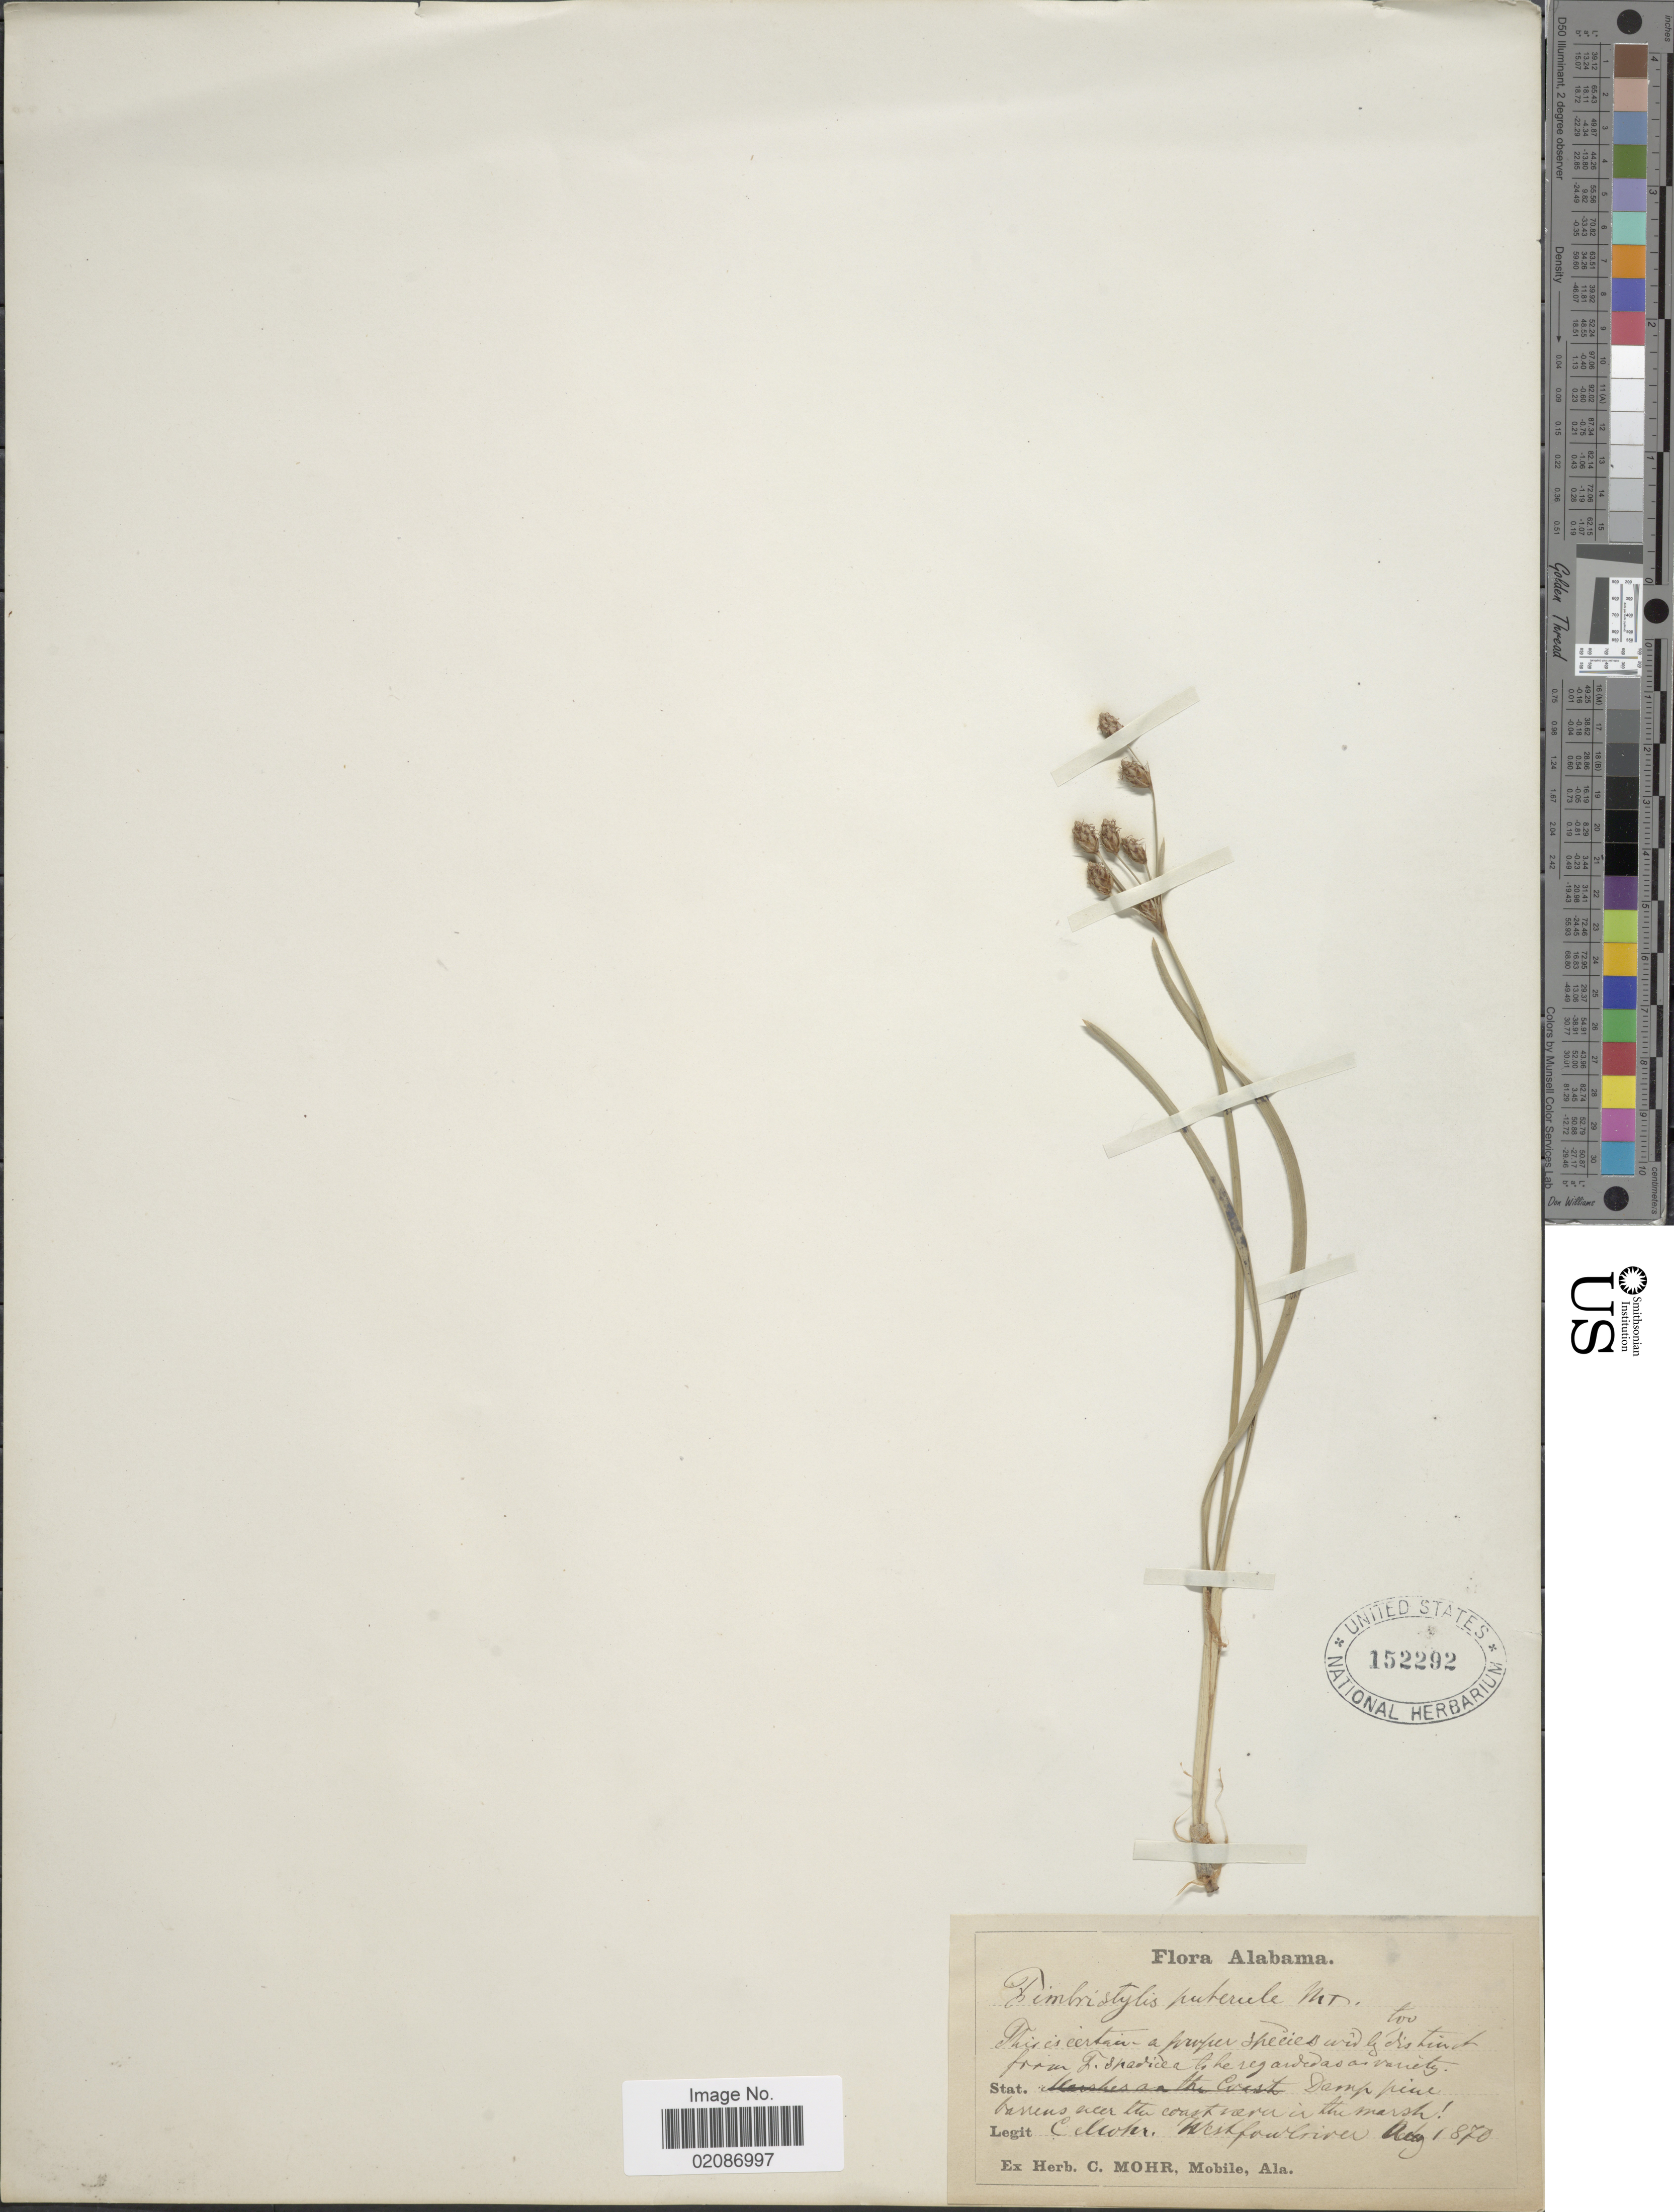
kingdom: Plantae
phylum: Tracheophyta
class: Liliopsida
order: Poales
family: Cyperaceae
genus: Fimbristylis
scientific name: Fimbristylis spadicea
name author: (L.) Vahl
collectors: C. T. Mohr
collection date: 1870-08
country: United States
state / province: Alabama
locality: West Fowl river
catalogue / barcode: US 152292